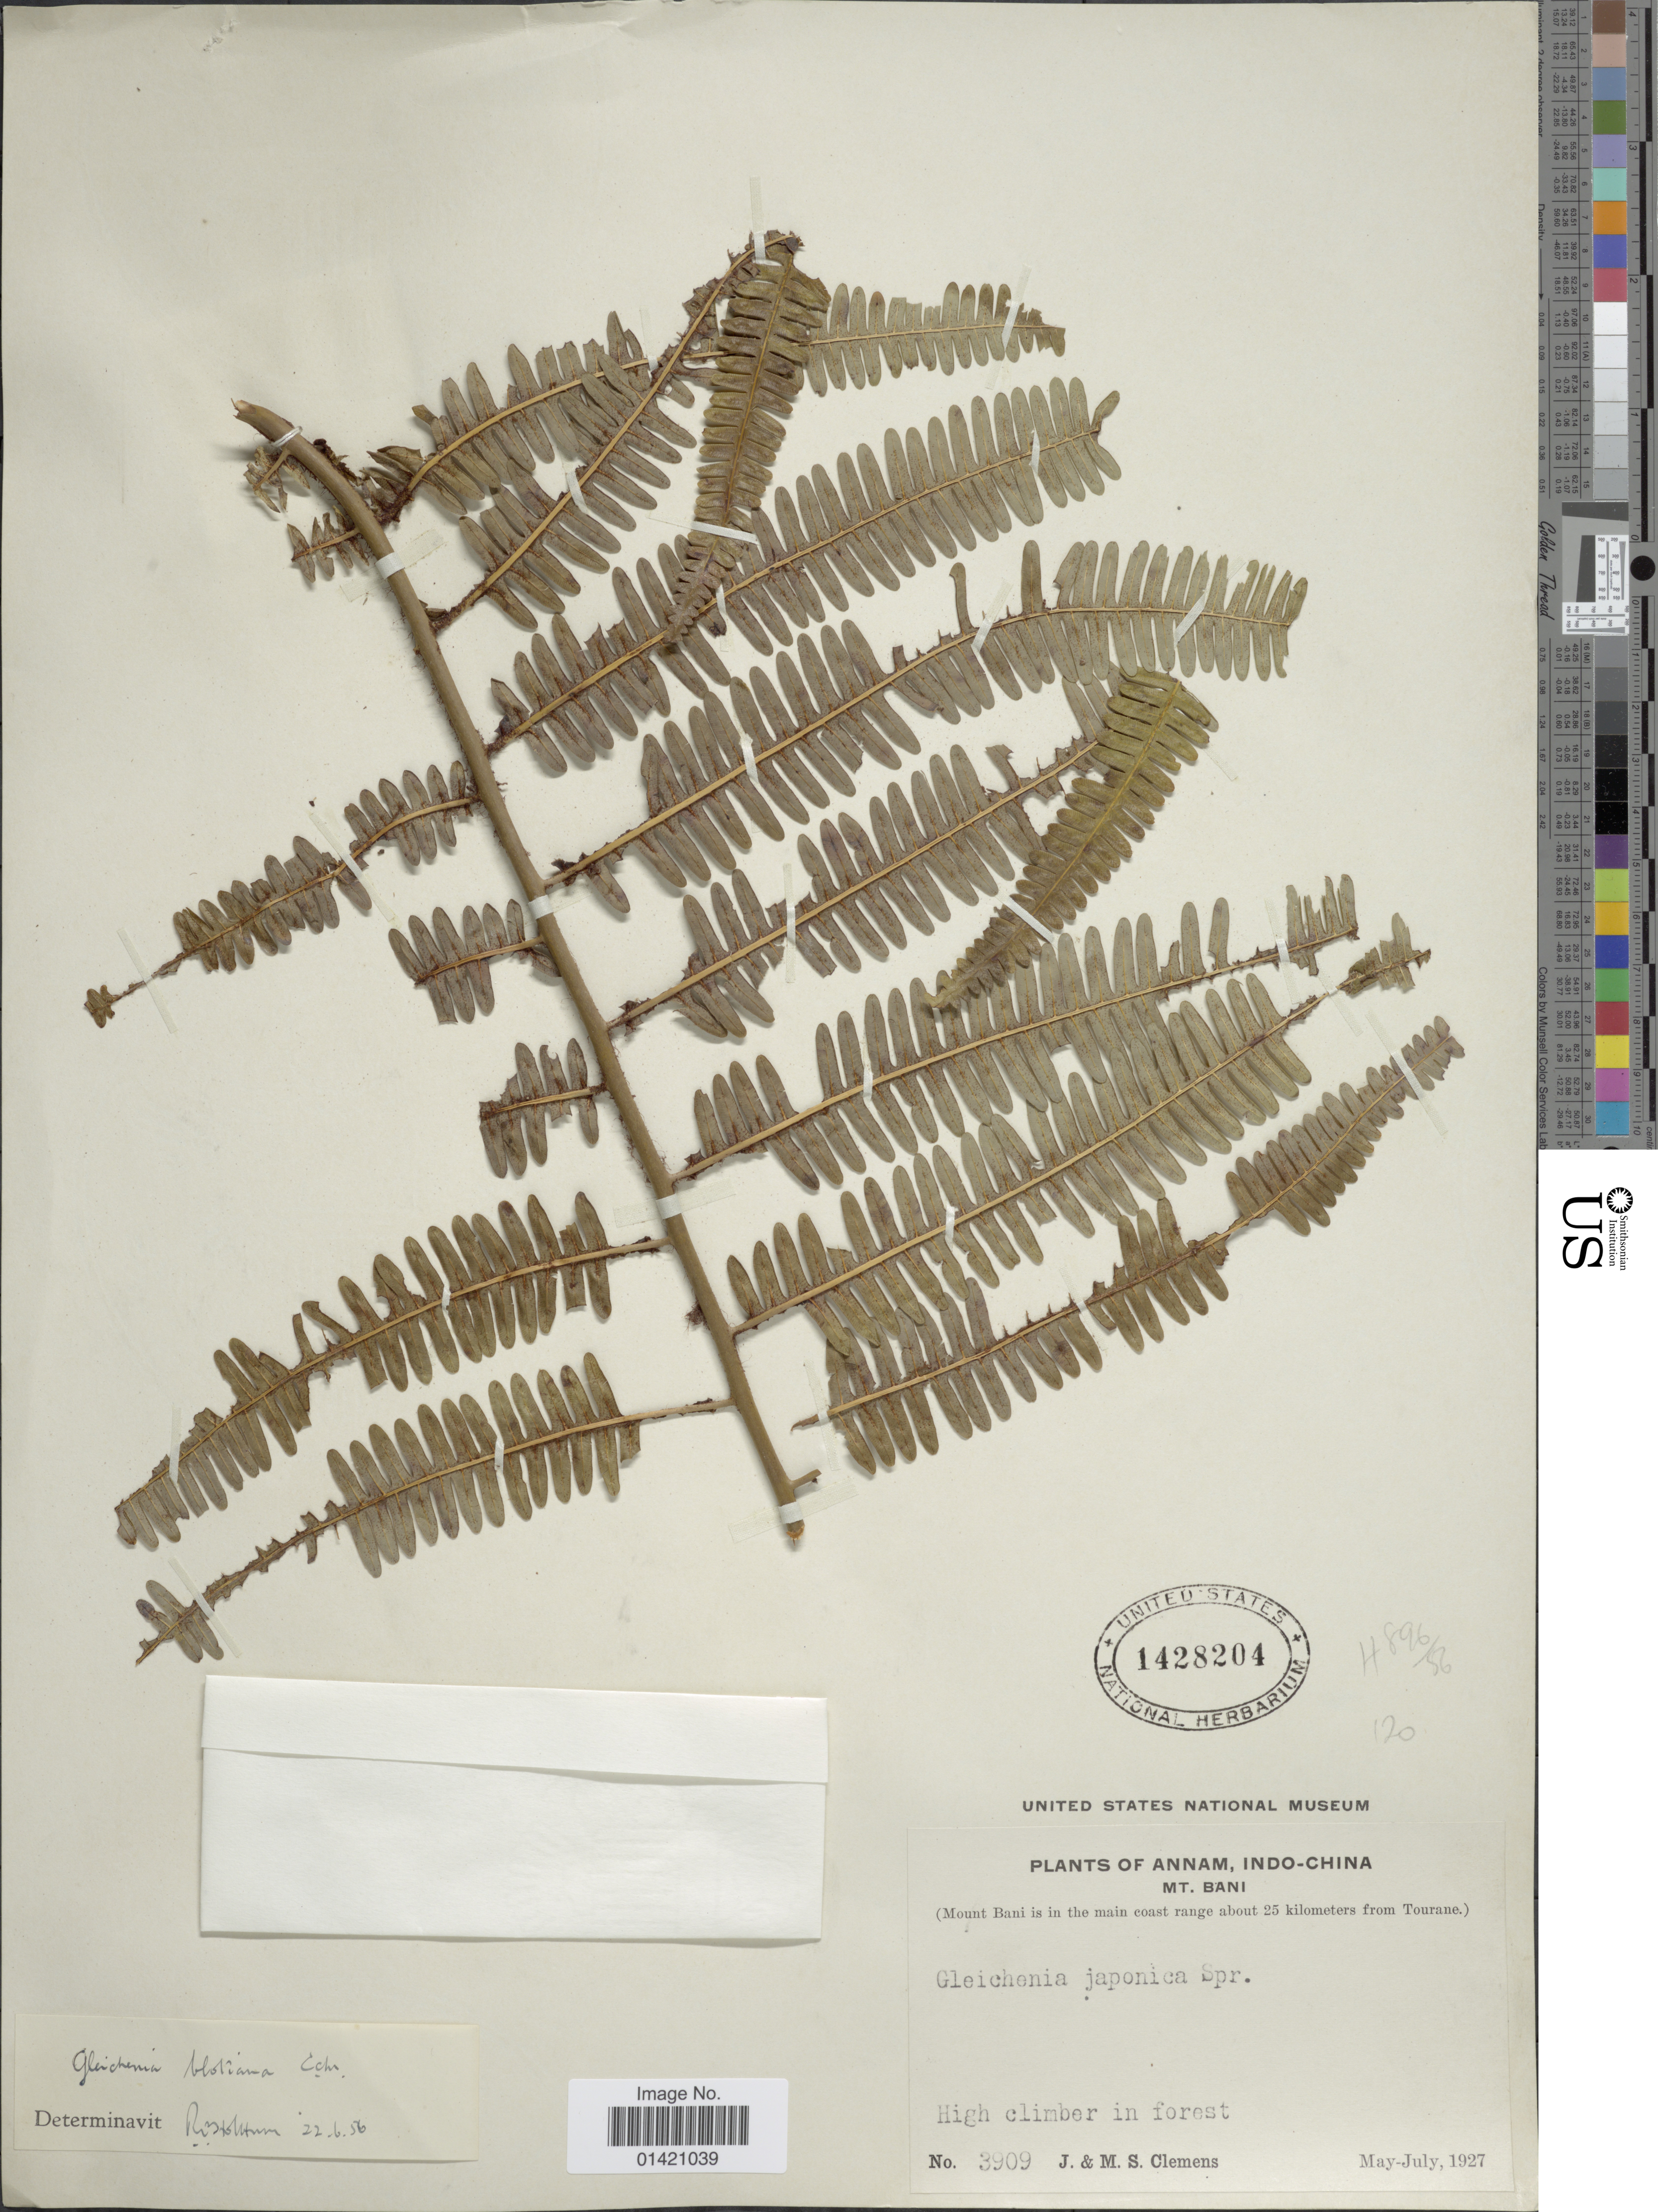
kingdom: Plantae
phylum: Tracheophyta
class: Polypodiopsida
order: Gleicheniales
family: Gleicheniaceae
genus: Diplopterygium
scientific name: Diplopterygium blotianum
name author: (C. Chr.) Nakai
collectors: J. Clemens & M. S. Clemens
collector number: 3909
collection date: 1927-05/1927-07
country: Vietnam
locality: Annam. Mt. Bani. (Mount Bani is in the main coast range about 25 kilometers from Tourane. Indo-china.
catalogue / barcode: US 1428204